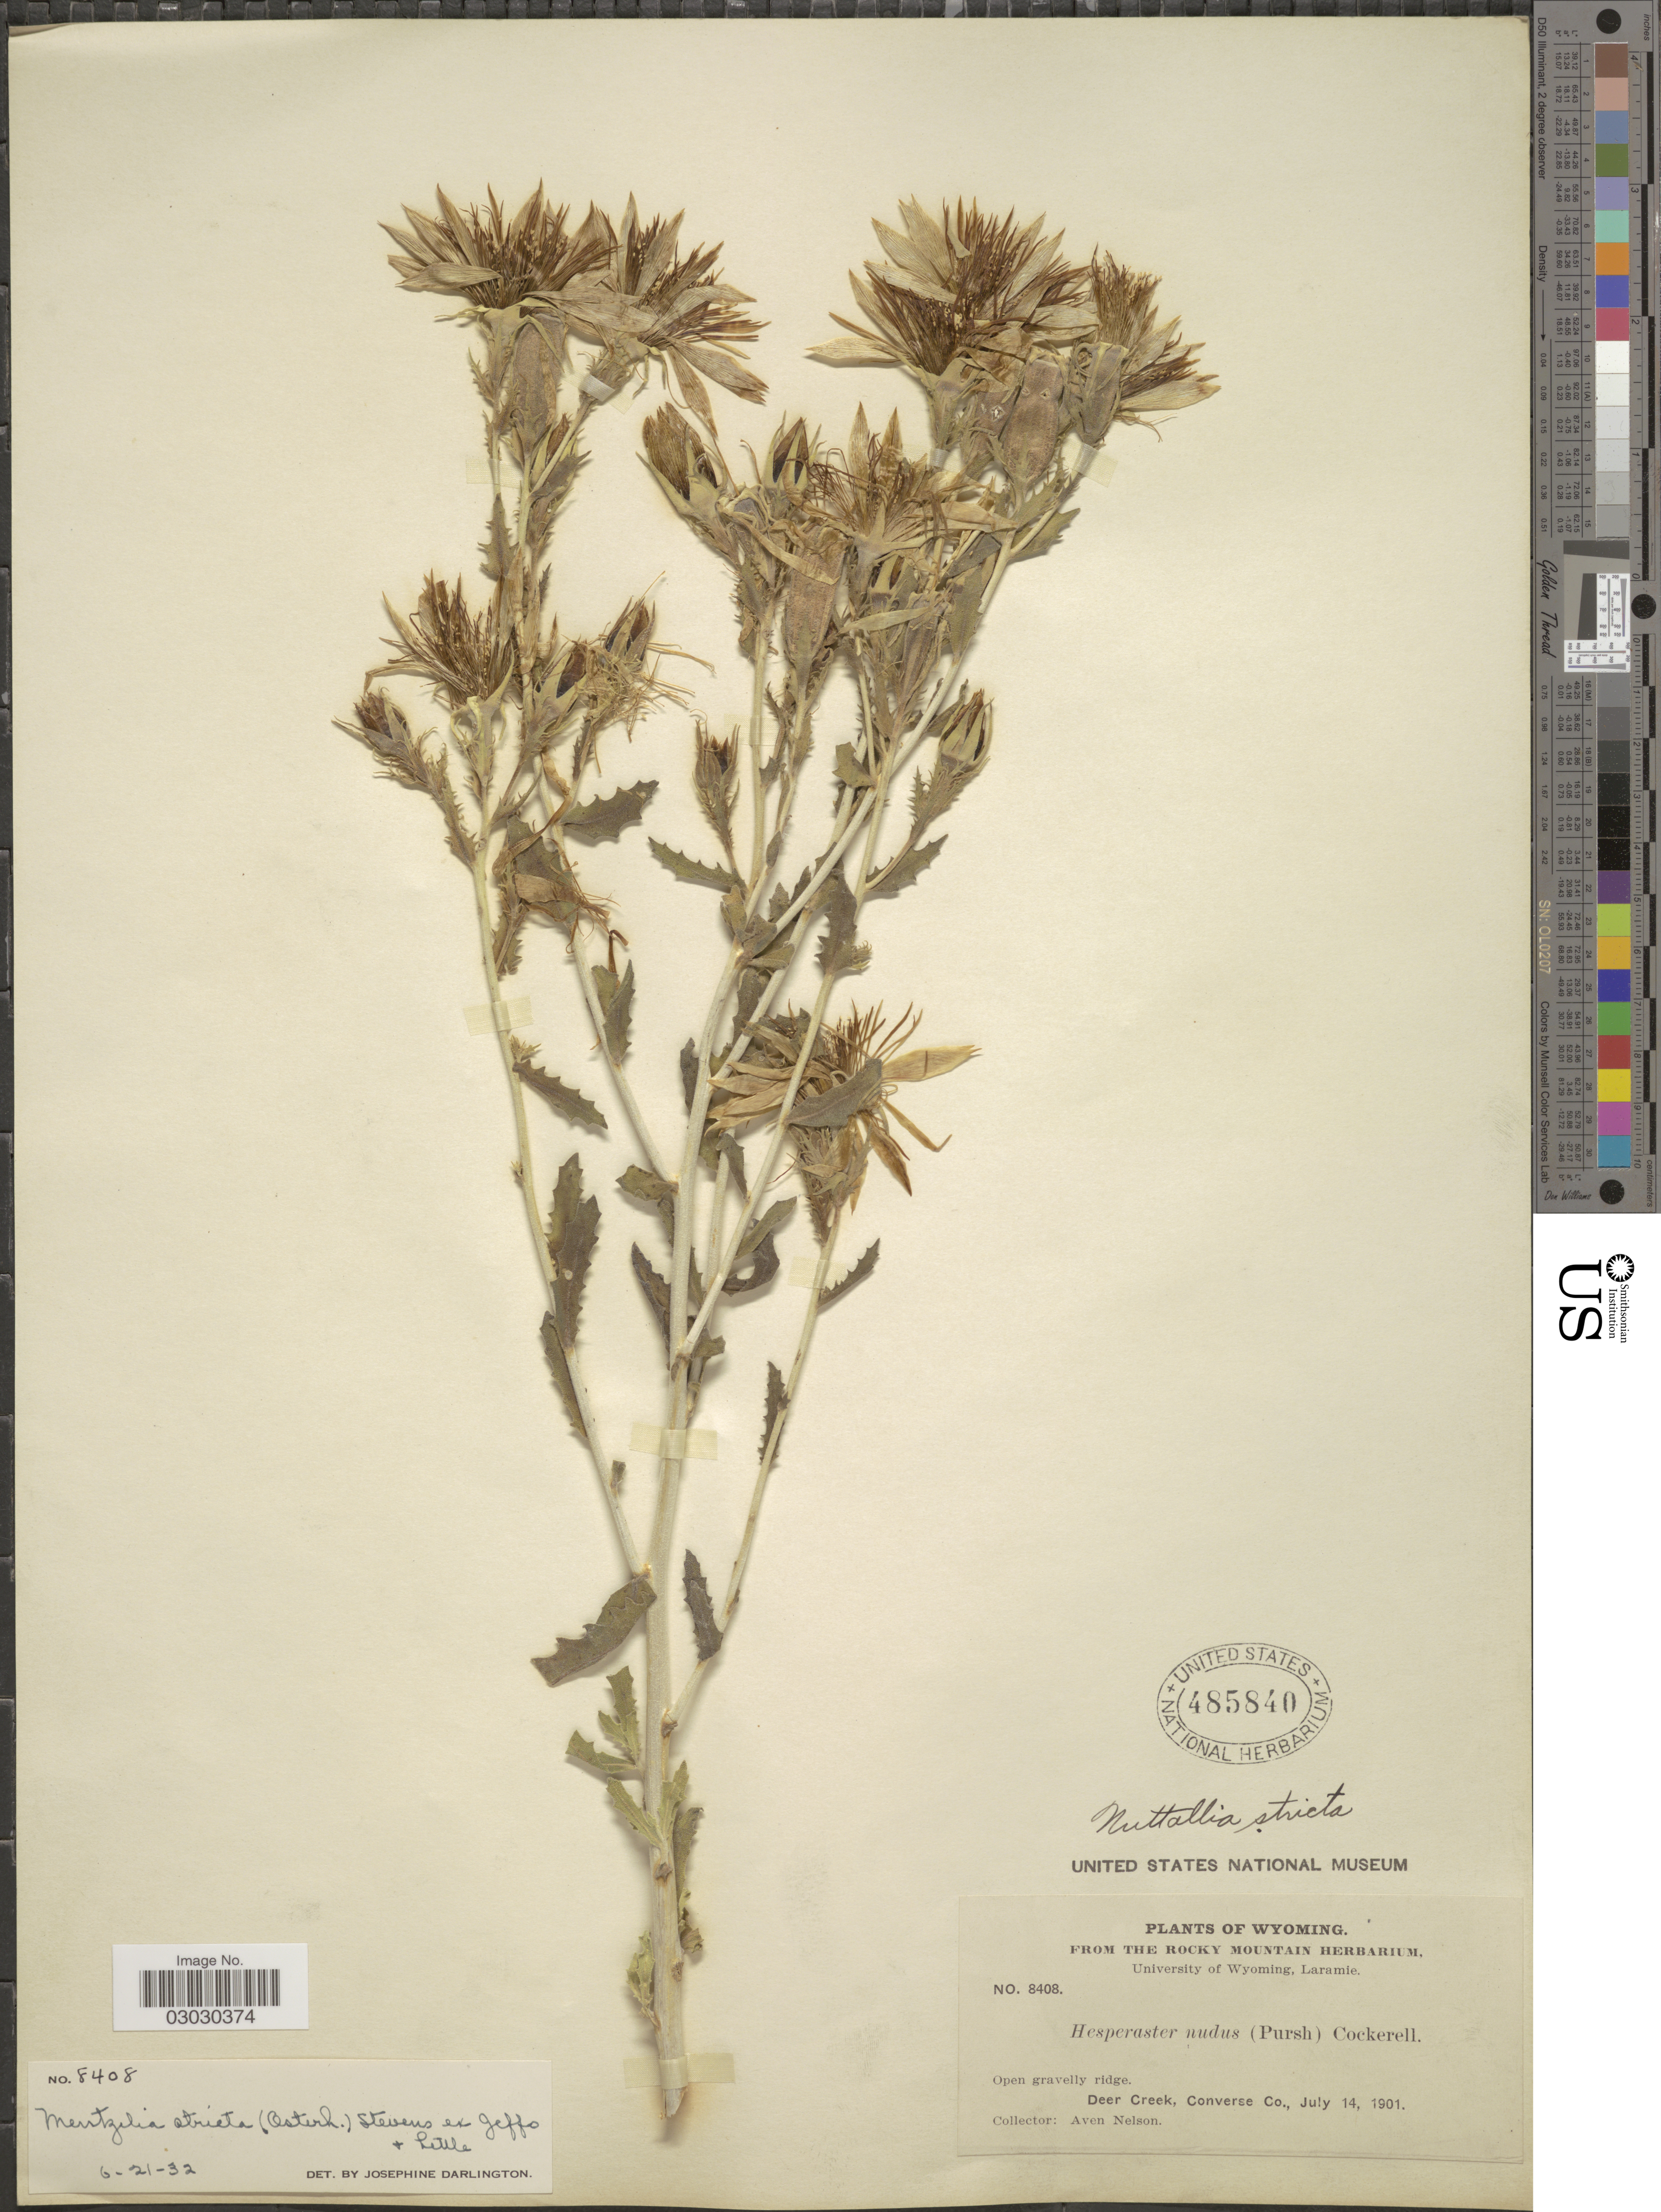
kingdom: Plantae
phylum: Tracheophyta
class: Magnoliopsida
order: Cornales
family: Loasaceae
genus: Mentzelia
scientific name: Mentzelia stricta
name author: (Osterh.) Stevens ex Jeffs & Little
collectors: A. Nelson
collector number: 8408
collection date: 1901-07-14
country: United States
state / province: Wyoming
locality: Open gravelly ridge. Deer Creek, Converse Co.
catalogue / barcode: US 485840